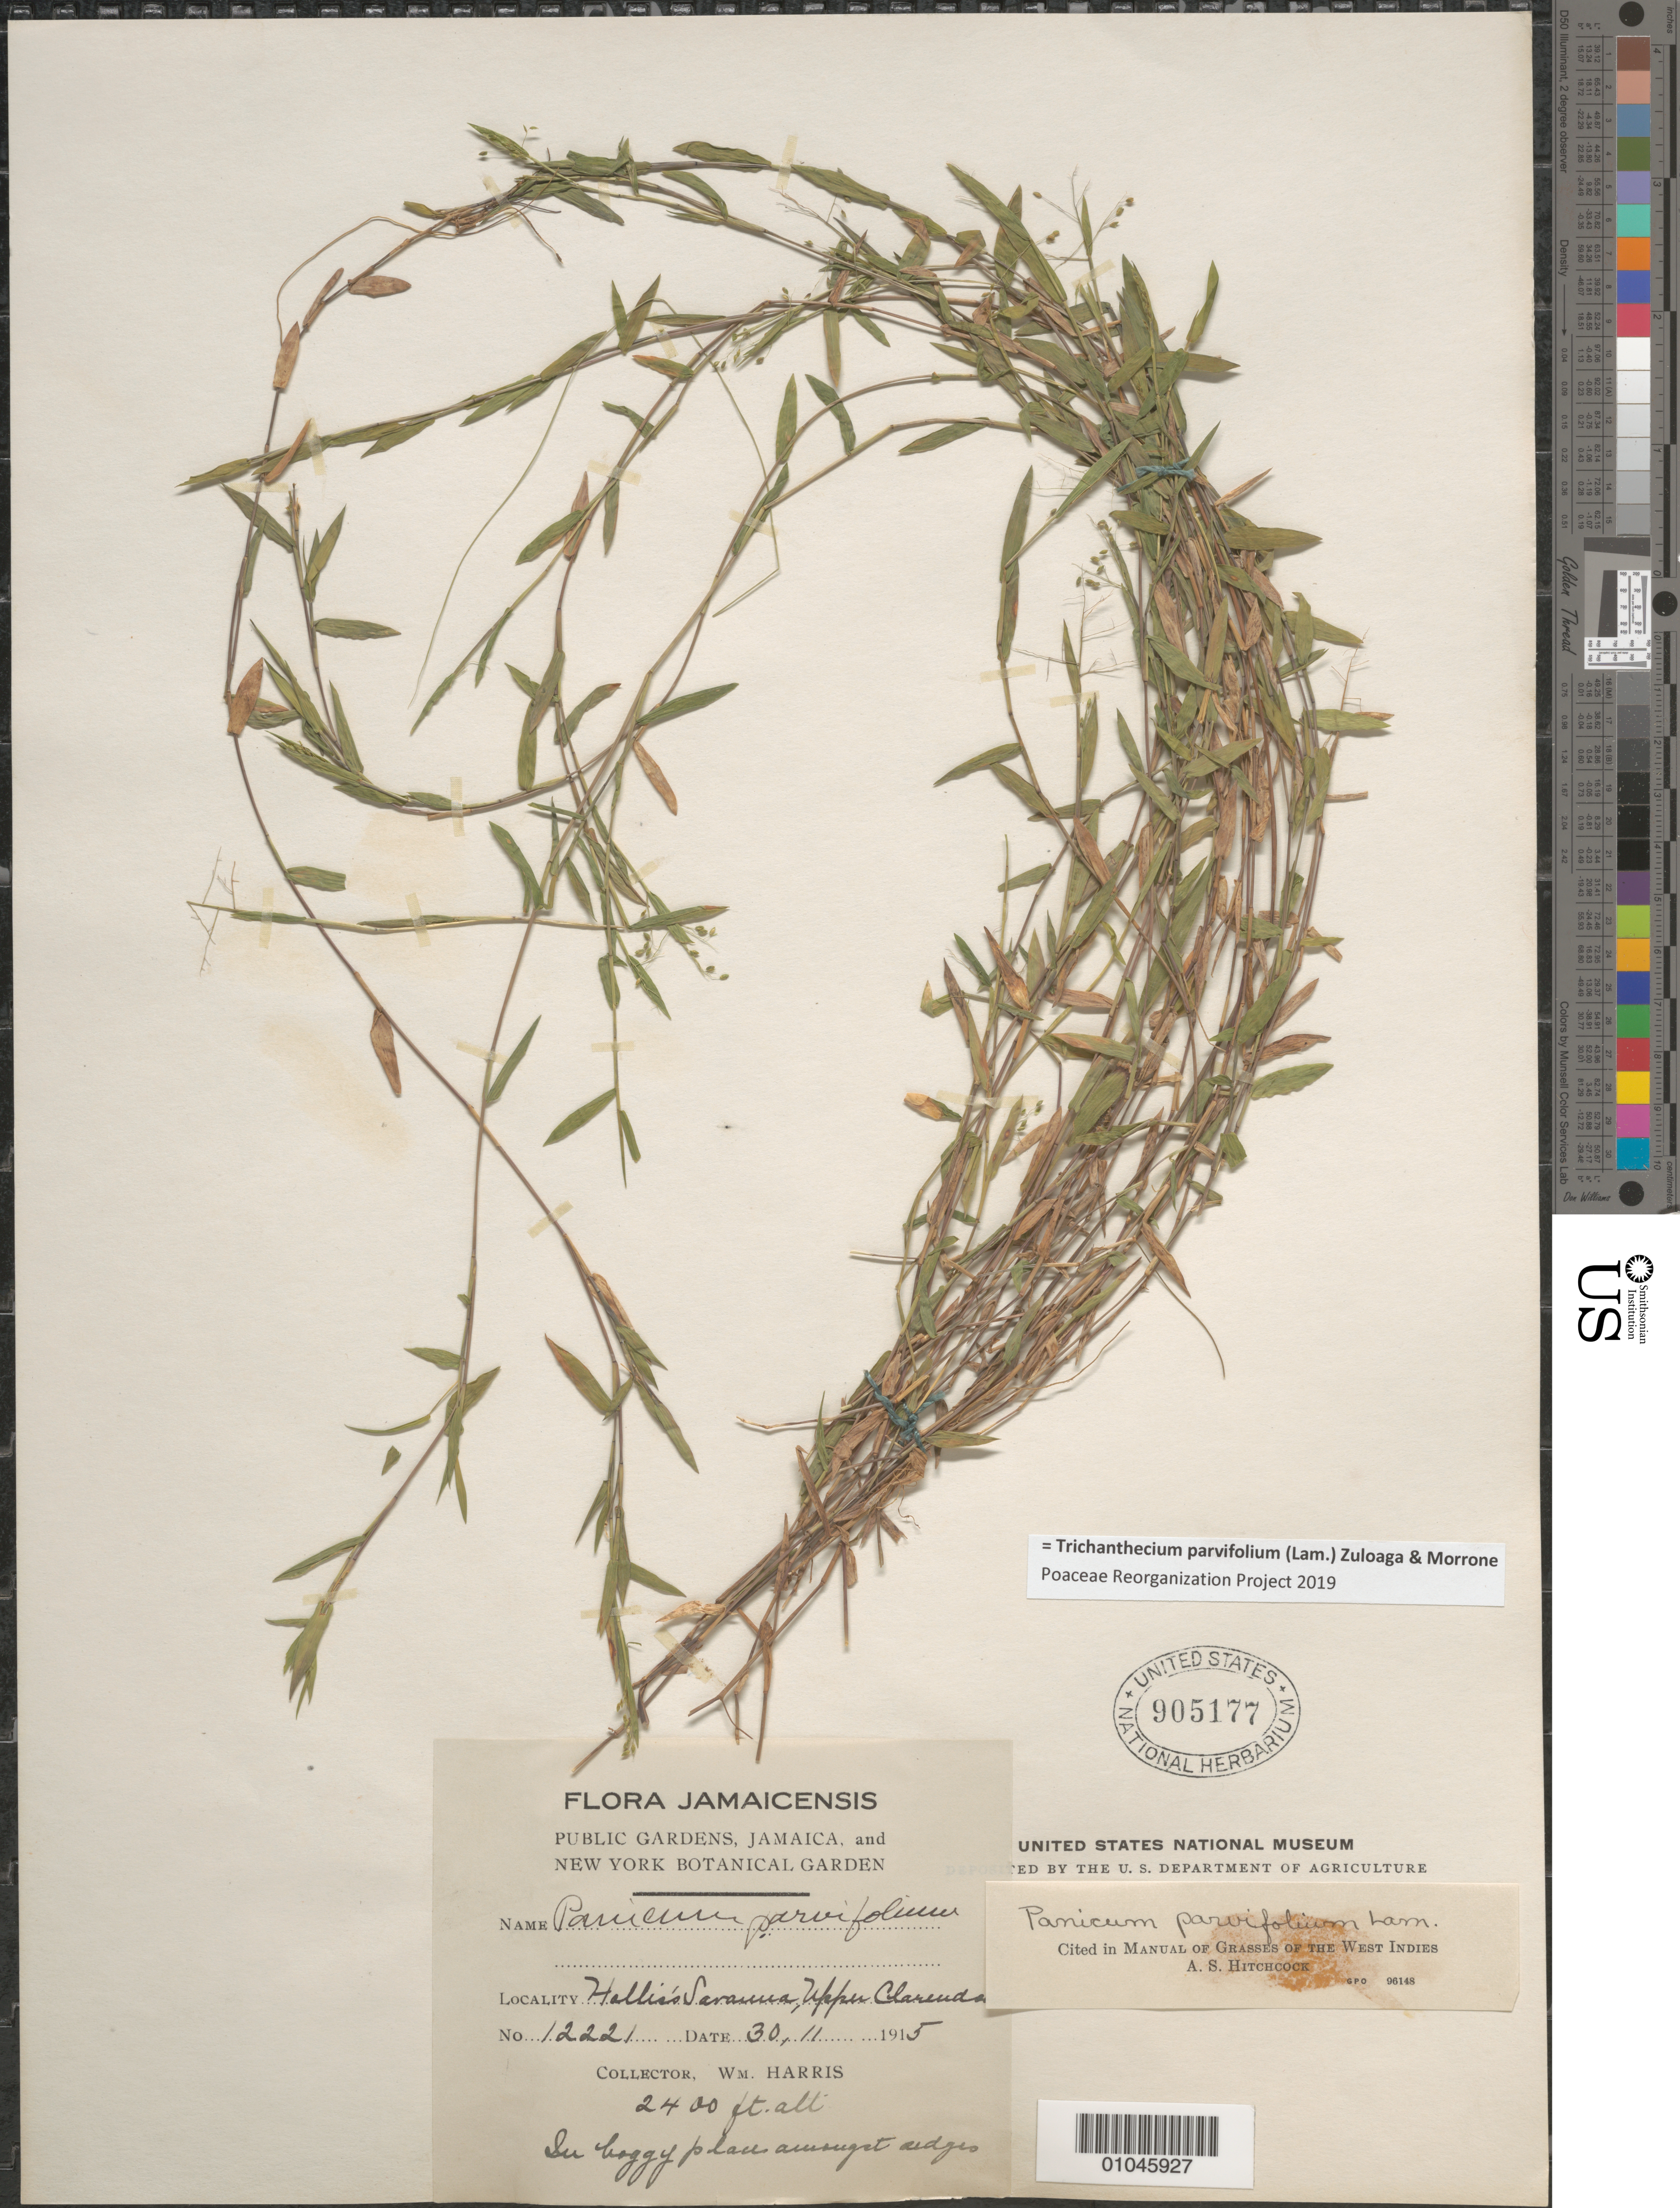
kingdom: Plantae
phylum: Tracheophyta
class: Liliopsida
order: Poales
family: Poaceae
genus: Panicum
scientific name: Panicum parvifolium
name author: Lam.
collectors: W. Harris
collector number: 12221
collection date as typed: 30 Nov 1915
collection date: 1915-11-30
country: Jamaica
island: Jamaica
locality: Hallis' Savanna, Upper Clareudo. In boggy place among ridges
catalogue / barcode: US 905177